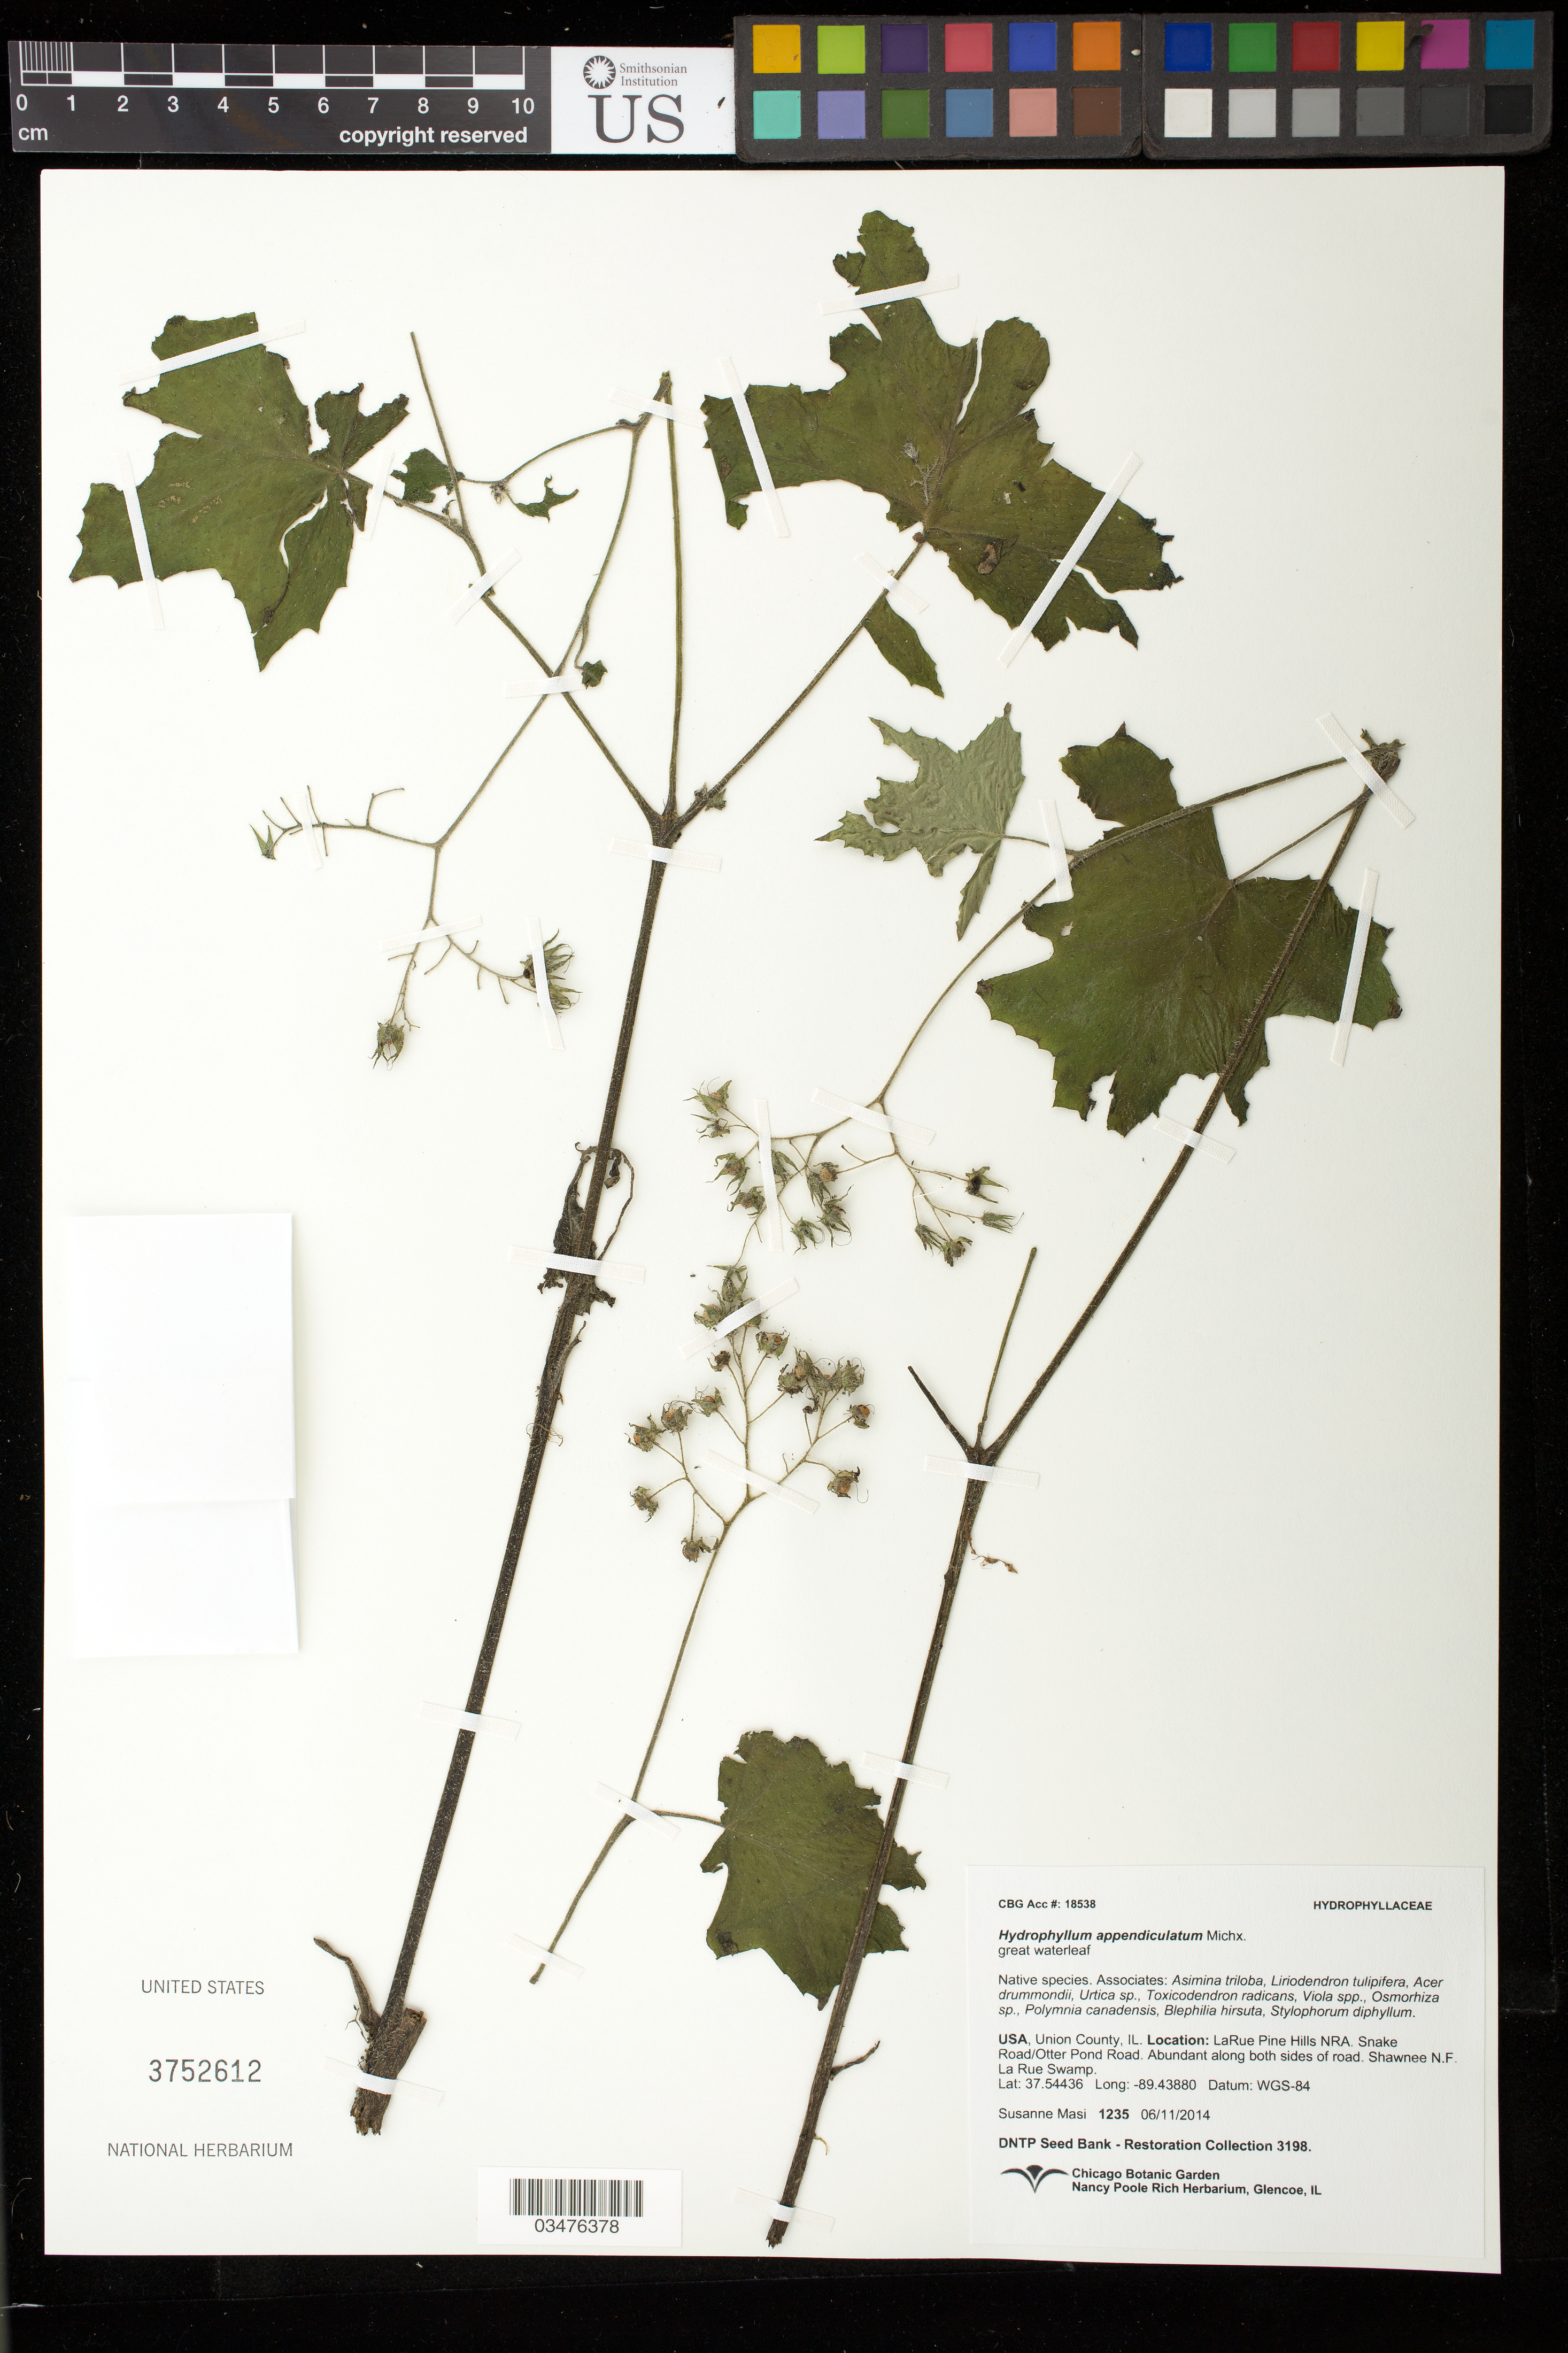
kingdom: Plantae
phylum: Tracheophyta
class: Magnoliopsida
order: Boraginales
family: Hydrophyllaceae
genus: Hydrophyllum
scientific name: Hydrophyllum appendiculatum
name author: Michx.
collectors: S. Masi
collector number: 1235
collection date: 2014-06-11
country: United States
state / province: Illinois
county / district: Union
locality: LaRue Pine Hill RNA. Snake Rd/Otter Pond Rd at LaRue Swamp, Shawnee N. F.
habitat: With Asimina triloba, Urtica sp., Viola sp., ect.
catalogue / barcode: US 3752612